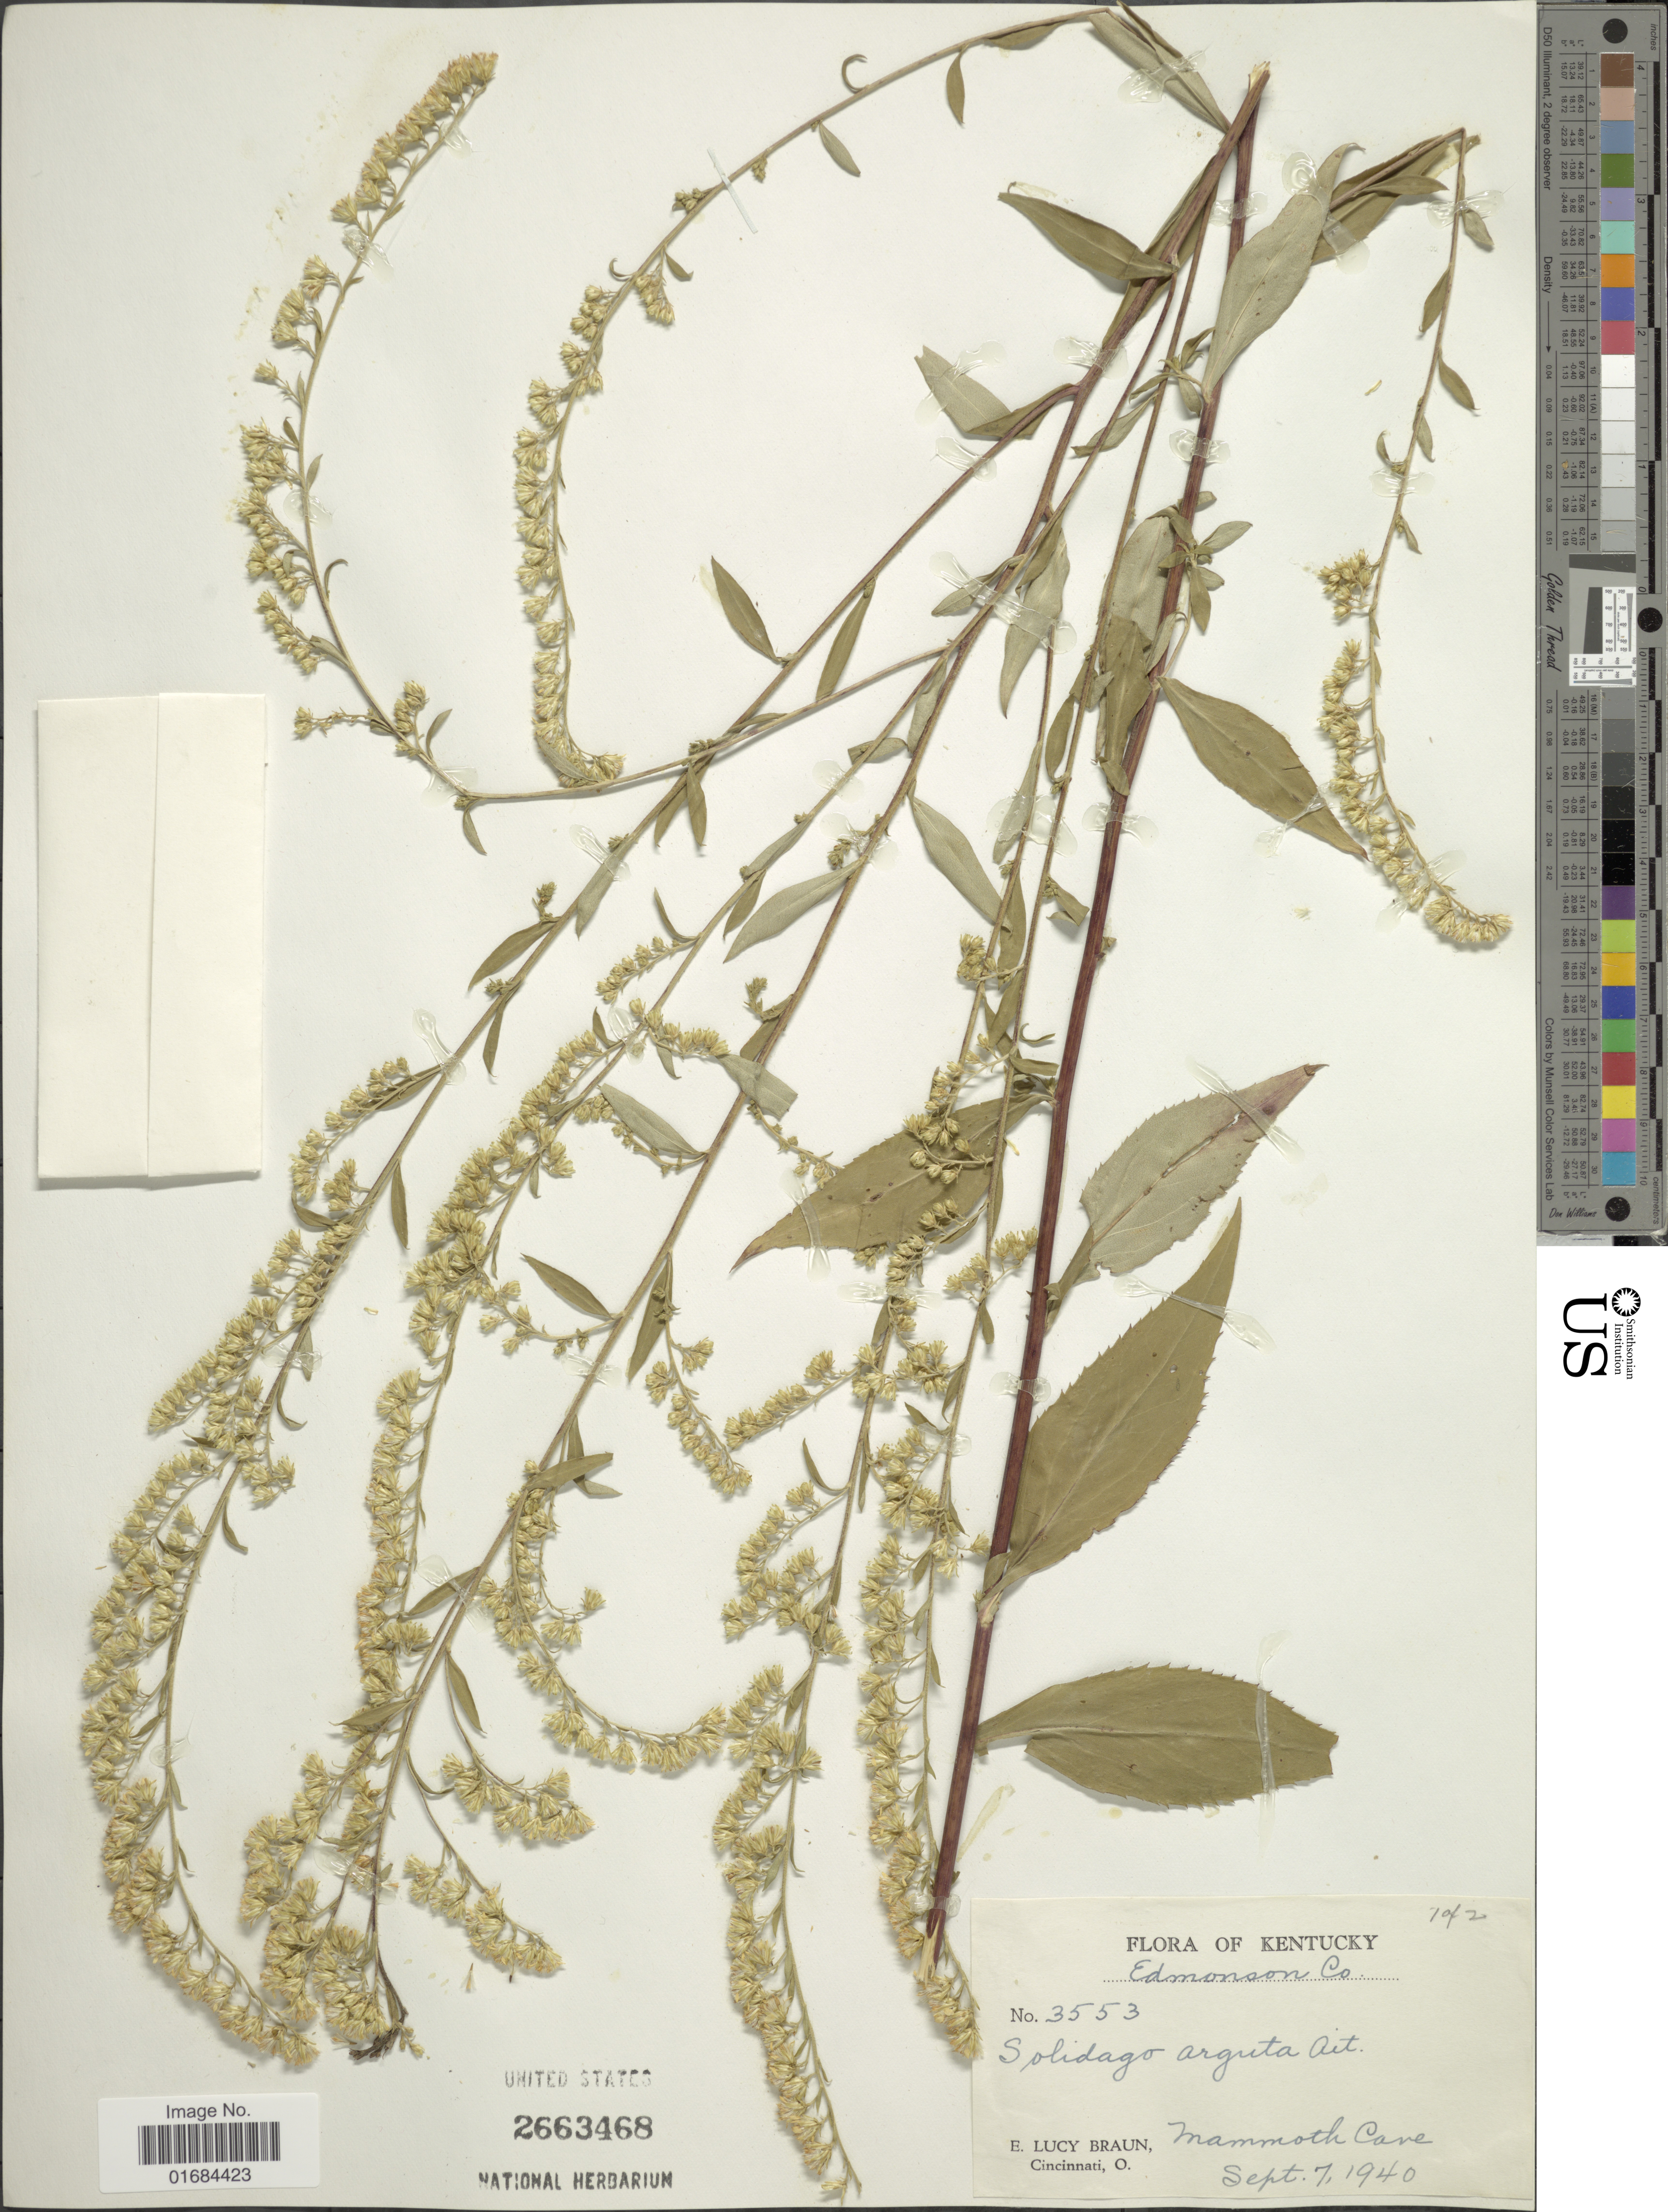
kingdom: Plantae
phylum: Tracheophyta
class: Magnoliopsida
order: Asterales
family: Asteraceae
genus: Solidago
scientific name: Solidago arguta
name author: Aiton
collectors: E. L. Braun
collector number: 3553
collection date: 1940-09-07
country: United States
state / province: Kentucky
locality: Edmonson Co, Mammoth Cave.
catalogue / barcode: US 2663468